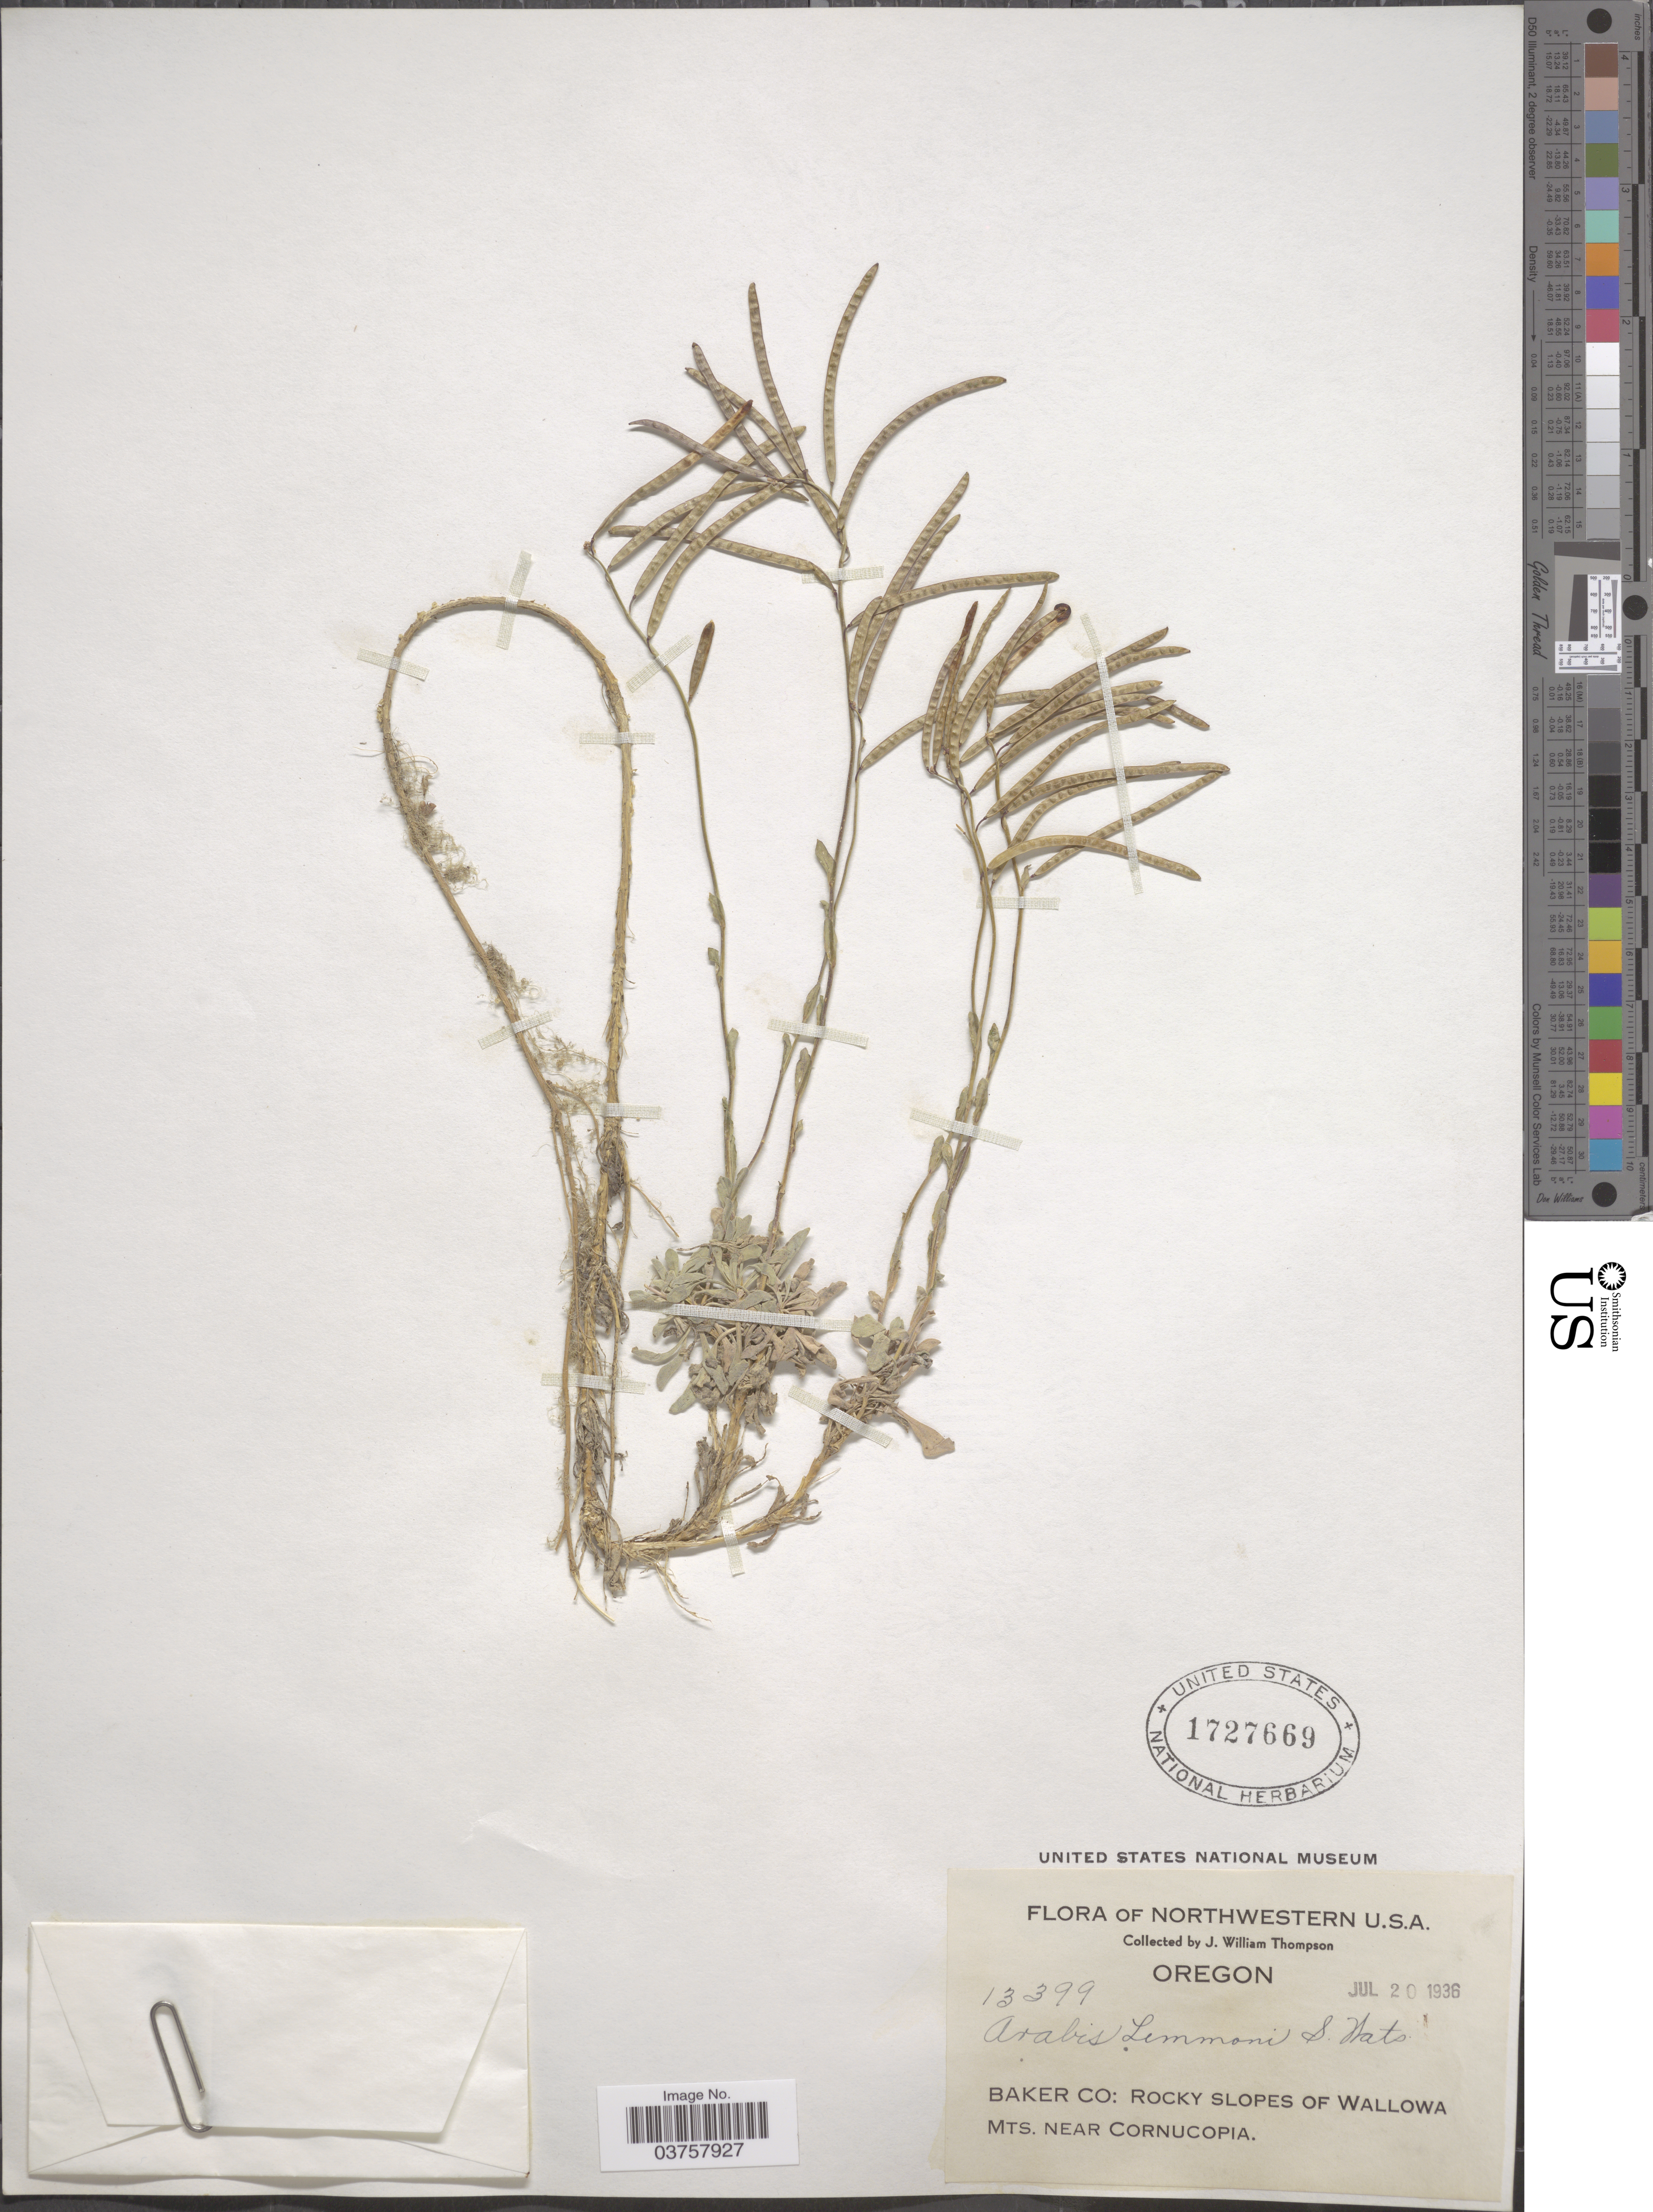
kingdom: Plantae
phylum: Tracheophyta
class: Magnoliopsida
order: Brassicales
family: Brassicaceae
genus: Arabis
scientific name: Arabis lemmonii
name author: S. Watson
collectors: J. W. Thompson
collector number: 13399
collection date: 1936-07-20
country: United States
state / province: Oregon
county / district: Baker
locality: Rocky slopes of Wallowa Mts. near Cornucopia.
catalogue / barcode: US 1727669